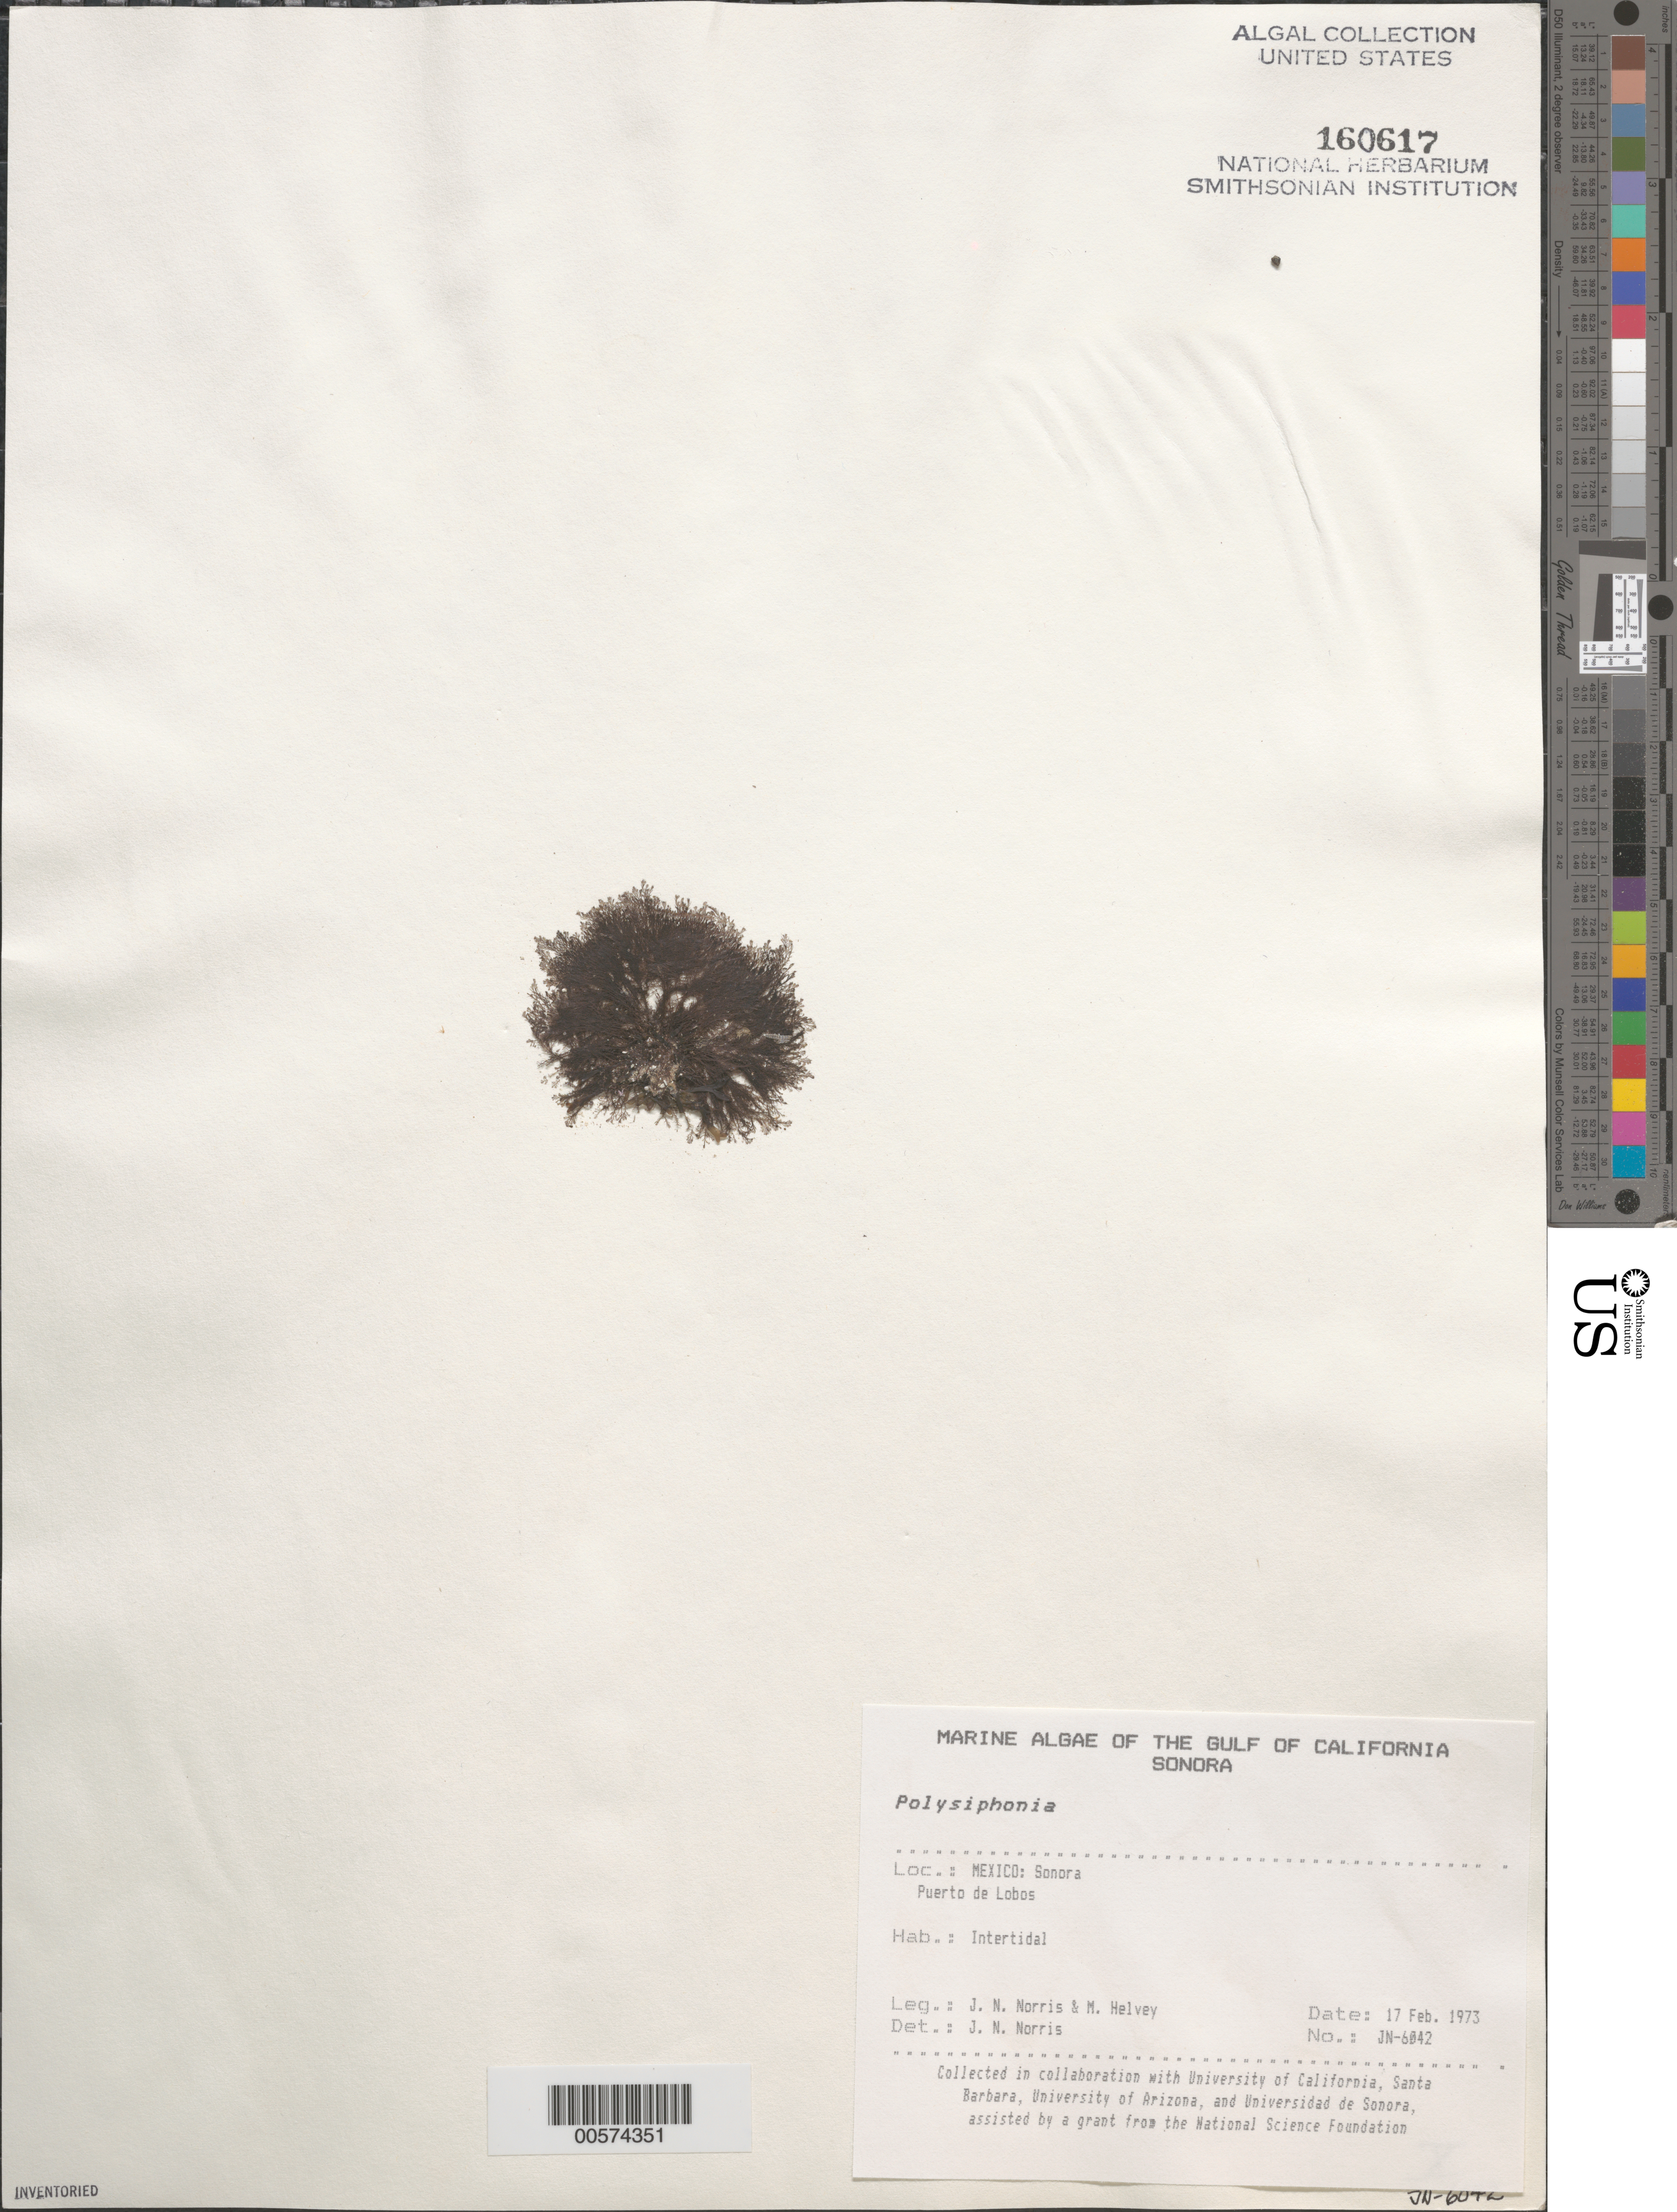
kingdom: Plantae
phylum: Rhodophyta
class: Florideophyceae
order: Ceramiales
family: Rhodomelaceae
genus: Polysiphonia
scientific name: Polysiphonia sp.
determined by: Norris, James N.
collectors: J. N. Norris & M. Helvey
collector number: JN-6042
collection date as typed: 17 Feb 1973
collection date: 1973-02-17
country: Mexico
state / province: Sonora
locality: Puerto de Lobos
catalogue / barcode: US 160617